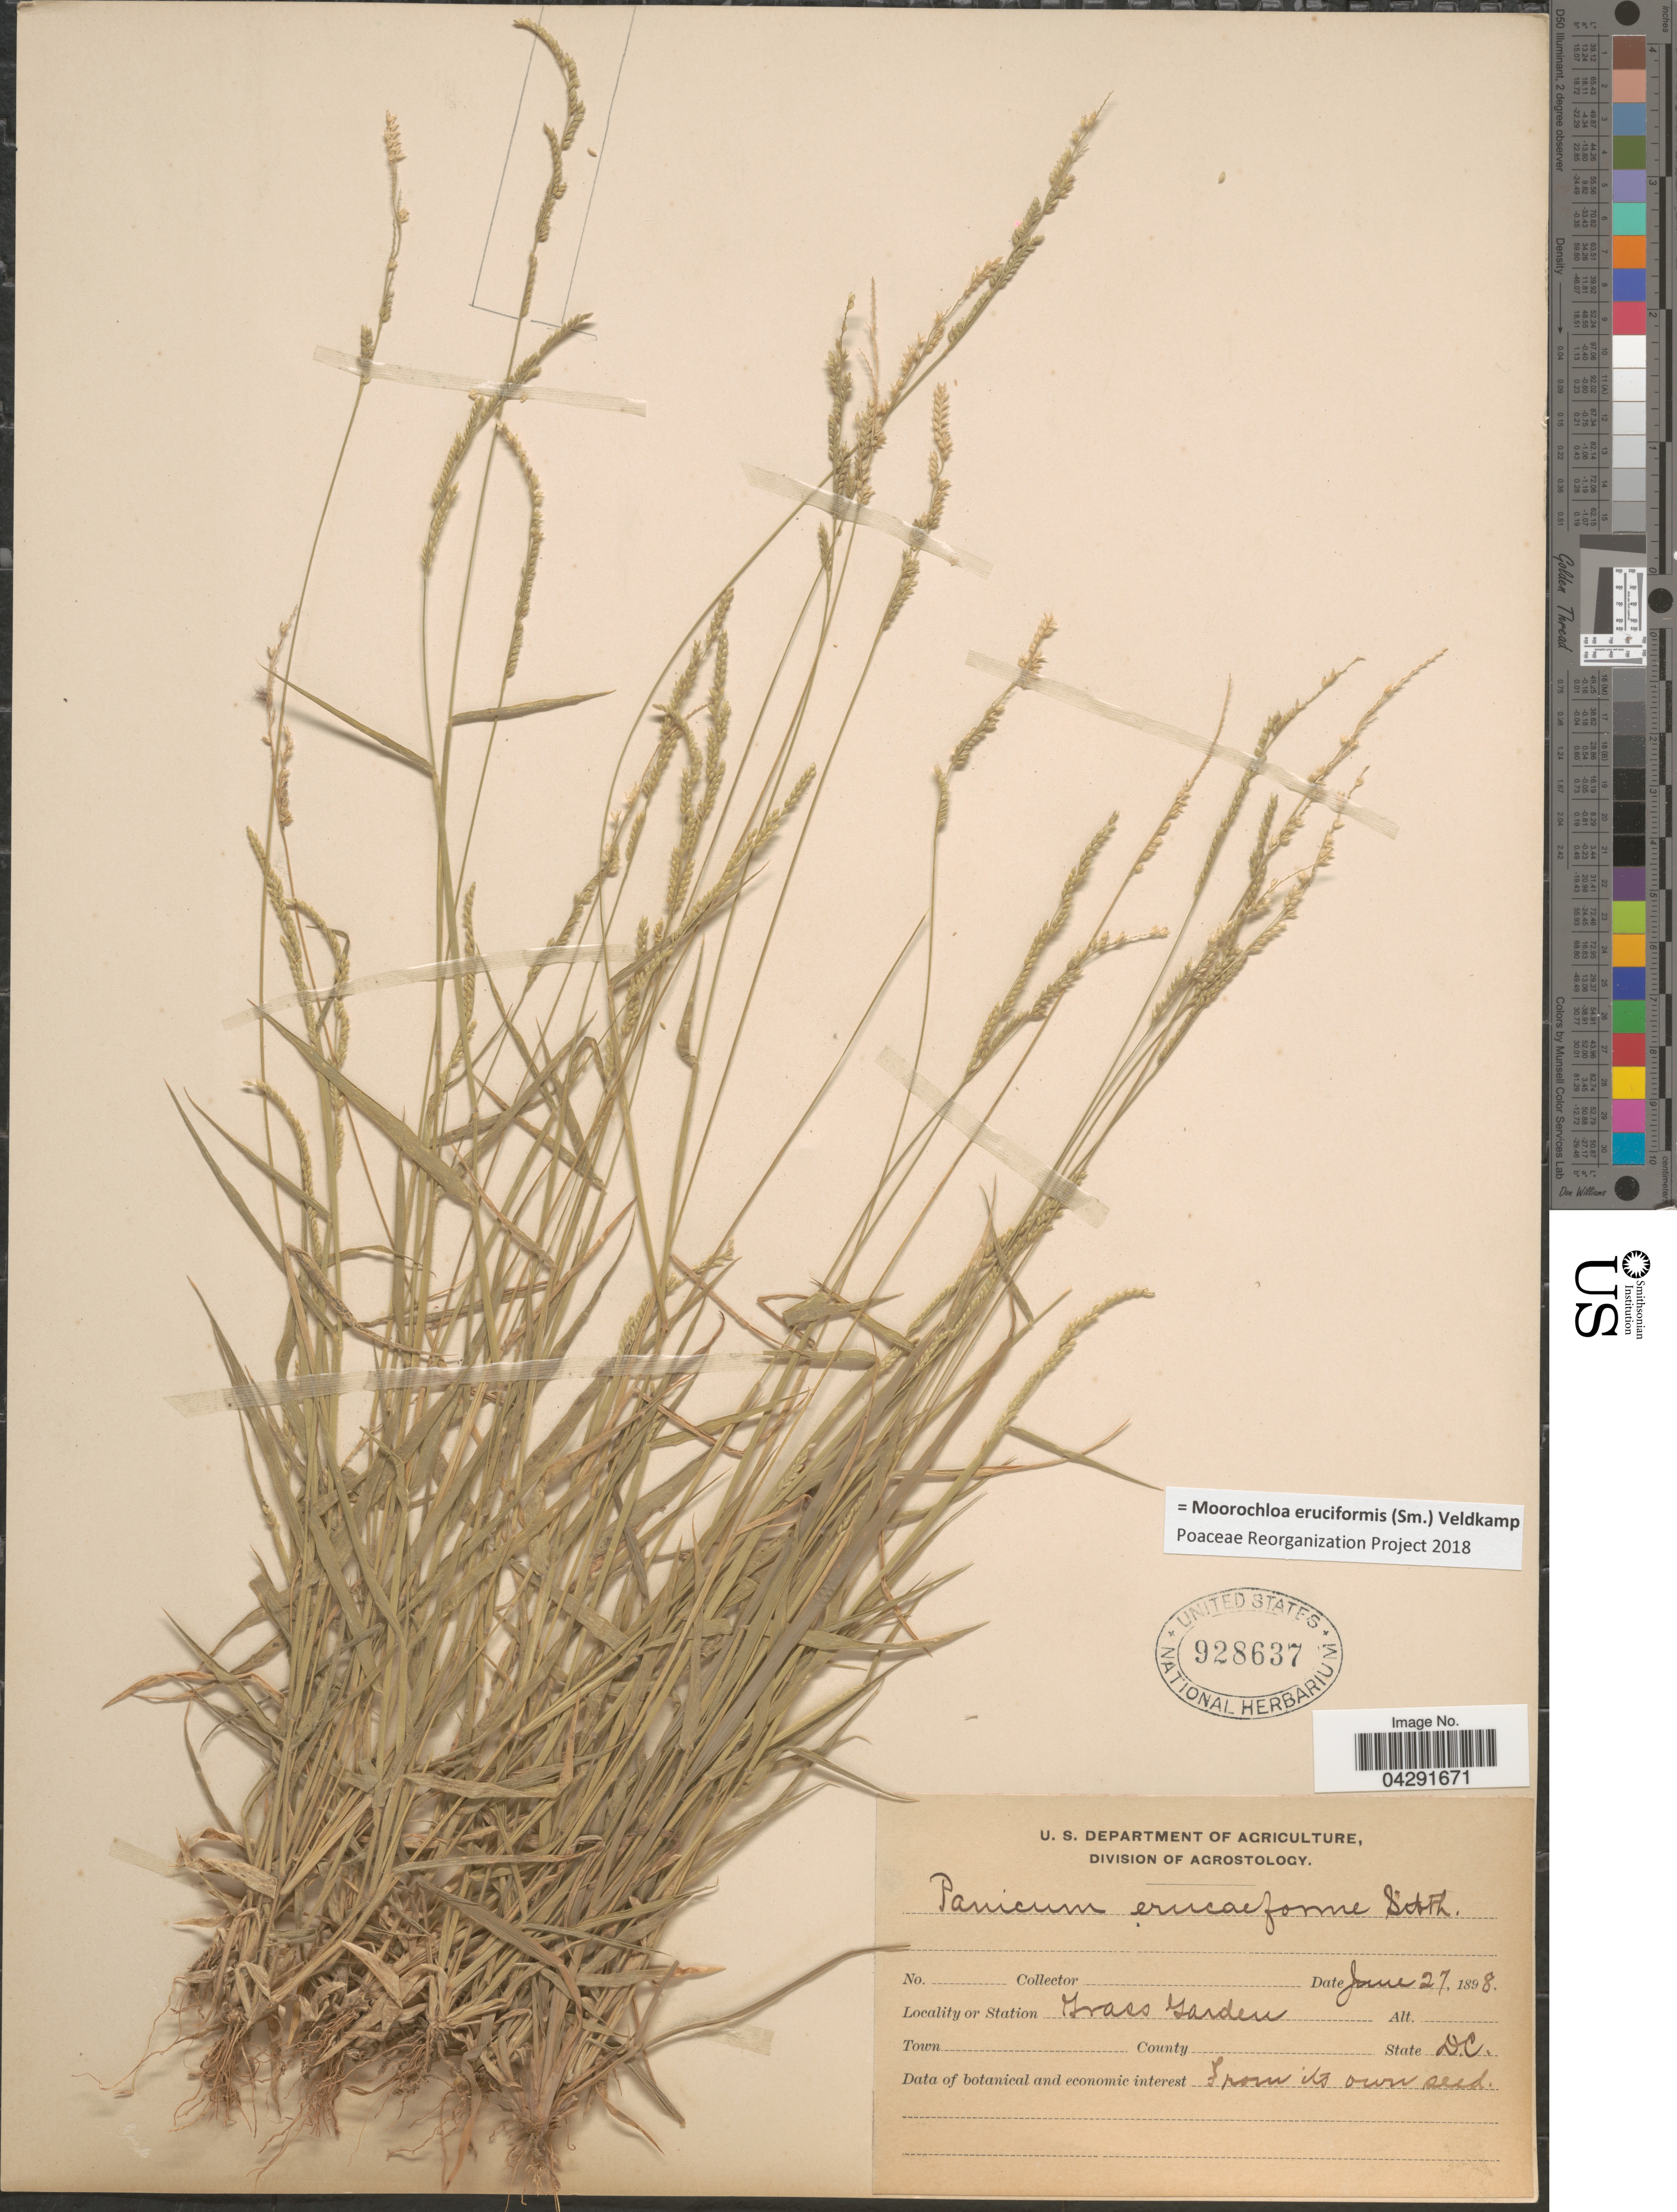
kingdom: Plantae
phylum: Tracheophyta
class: Liliopsida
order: Poales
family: Poaceae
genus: Moorochloa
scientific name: Moorochloa eruciformis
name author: (Sm.) Veldkamp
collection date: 1898-06-27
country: United States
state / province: District of Columbia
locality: Grass Garden.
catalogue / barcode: US 928637